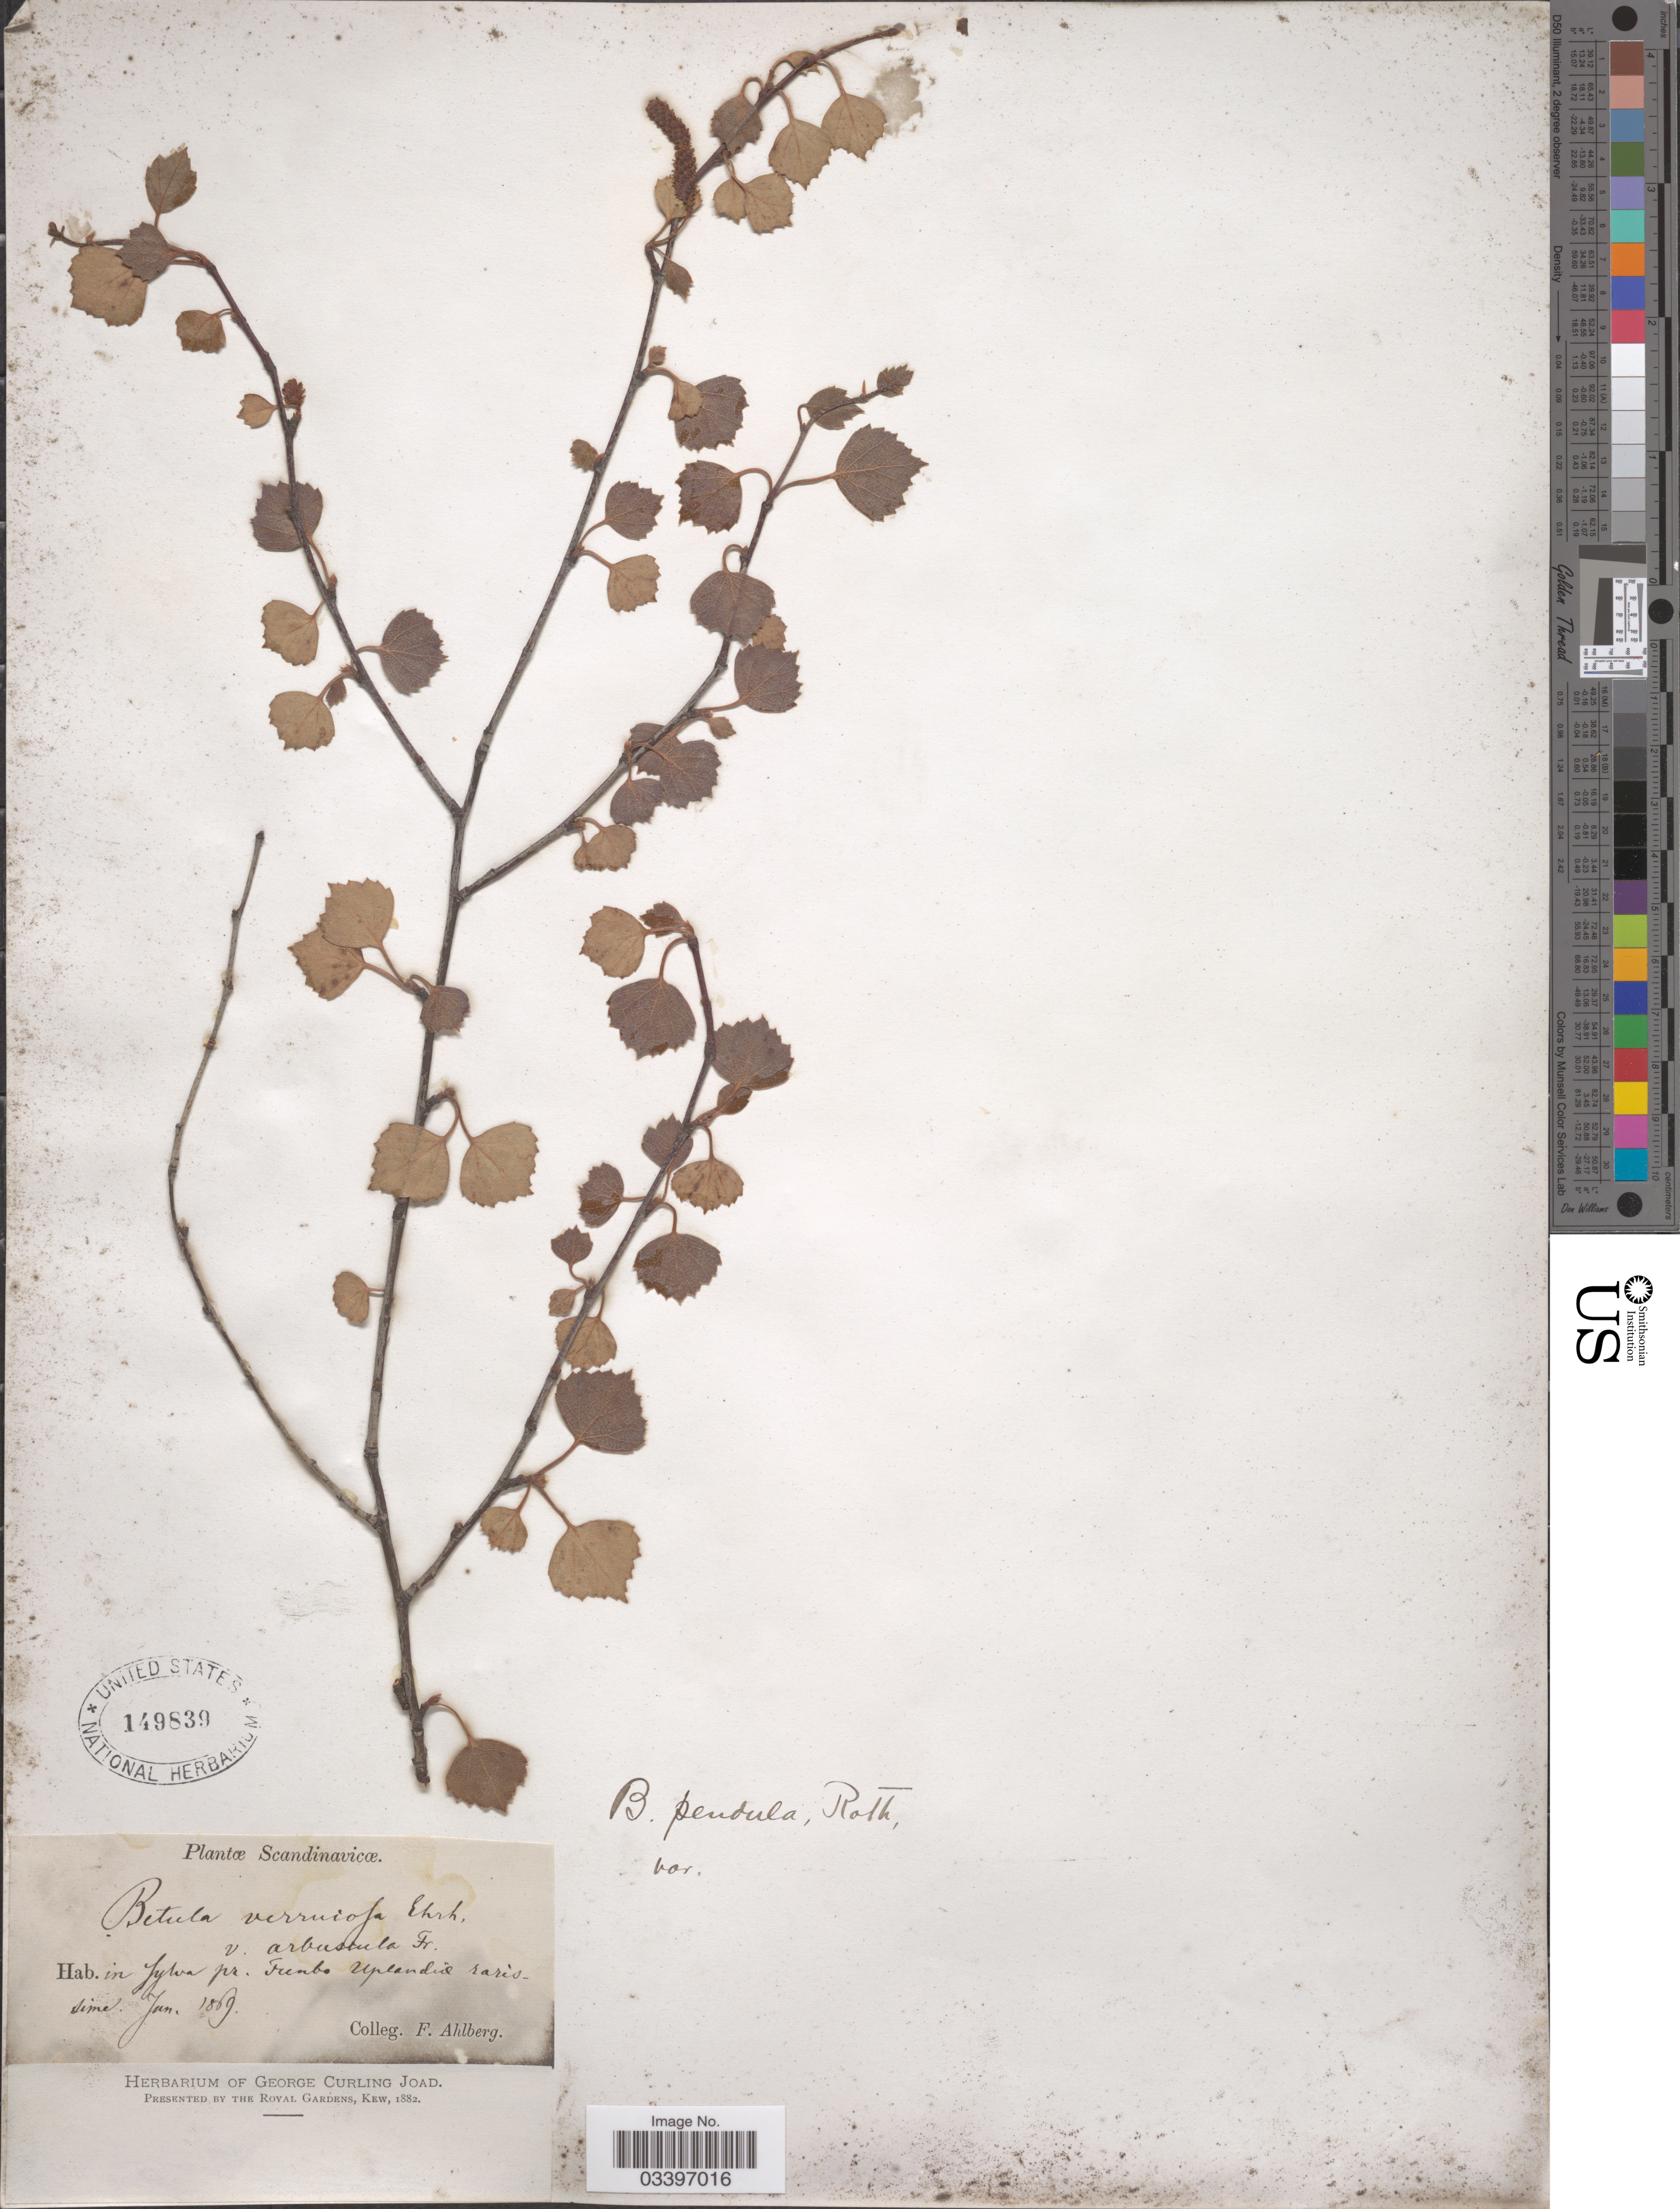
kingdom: Plantae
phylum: Tracheophyta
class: Magnoliopsida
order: Fagales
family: Betulaceae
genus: Betula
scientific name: Betula pendula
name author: Roth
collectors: F. Ahlberg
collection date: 1869-06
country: Sweden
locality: Scandinavicæ. In sylva pr. Funbo Uplandiæ.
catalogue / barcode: US 149839